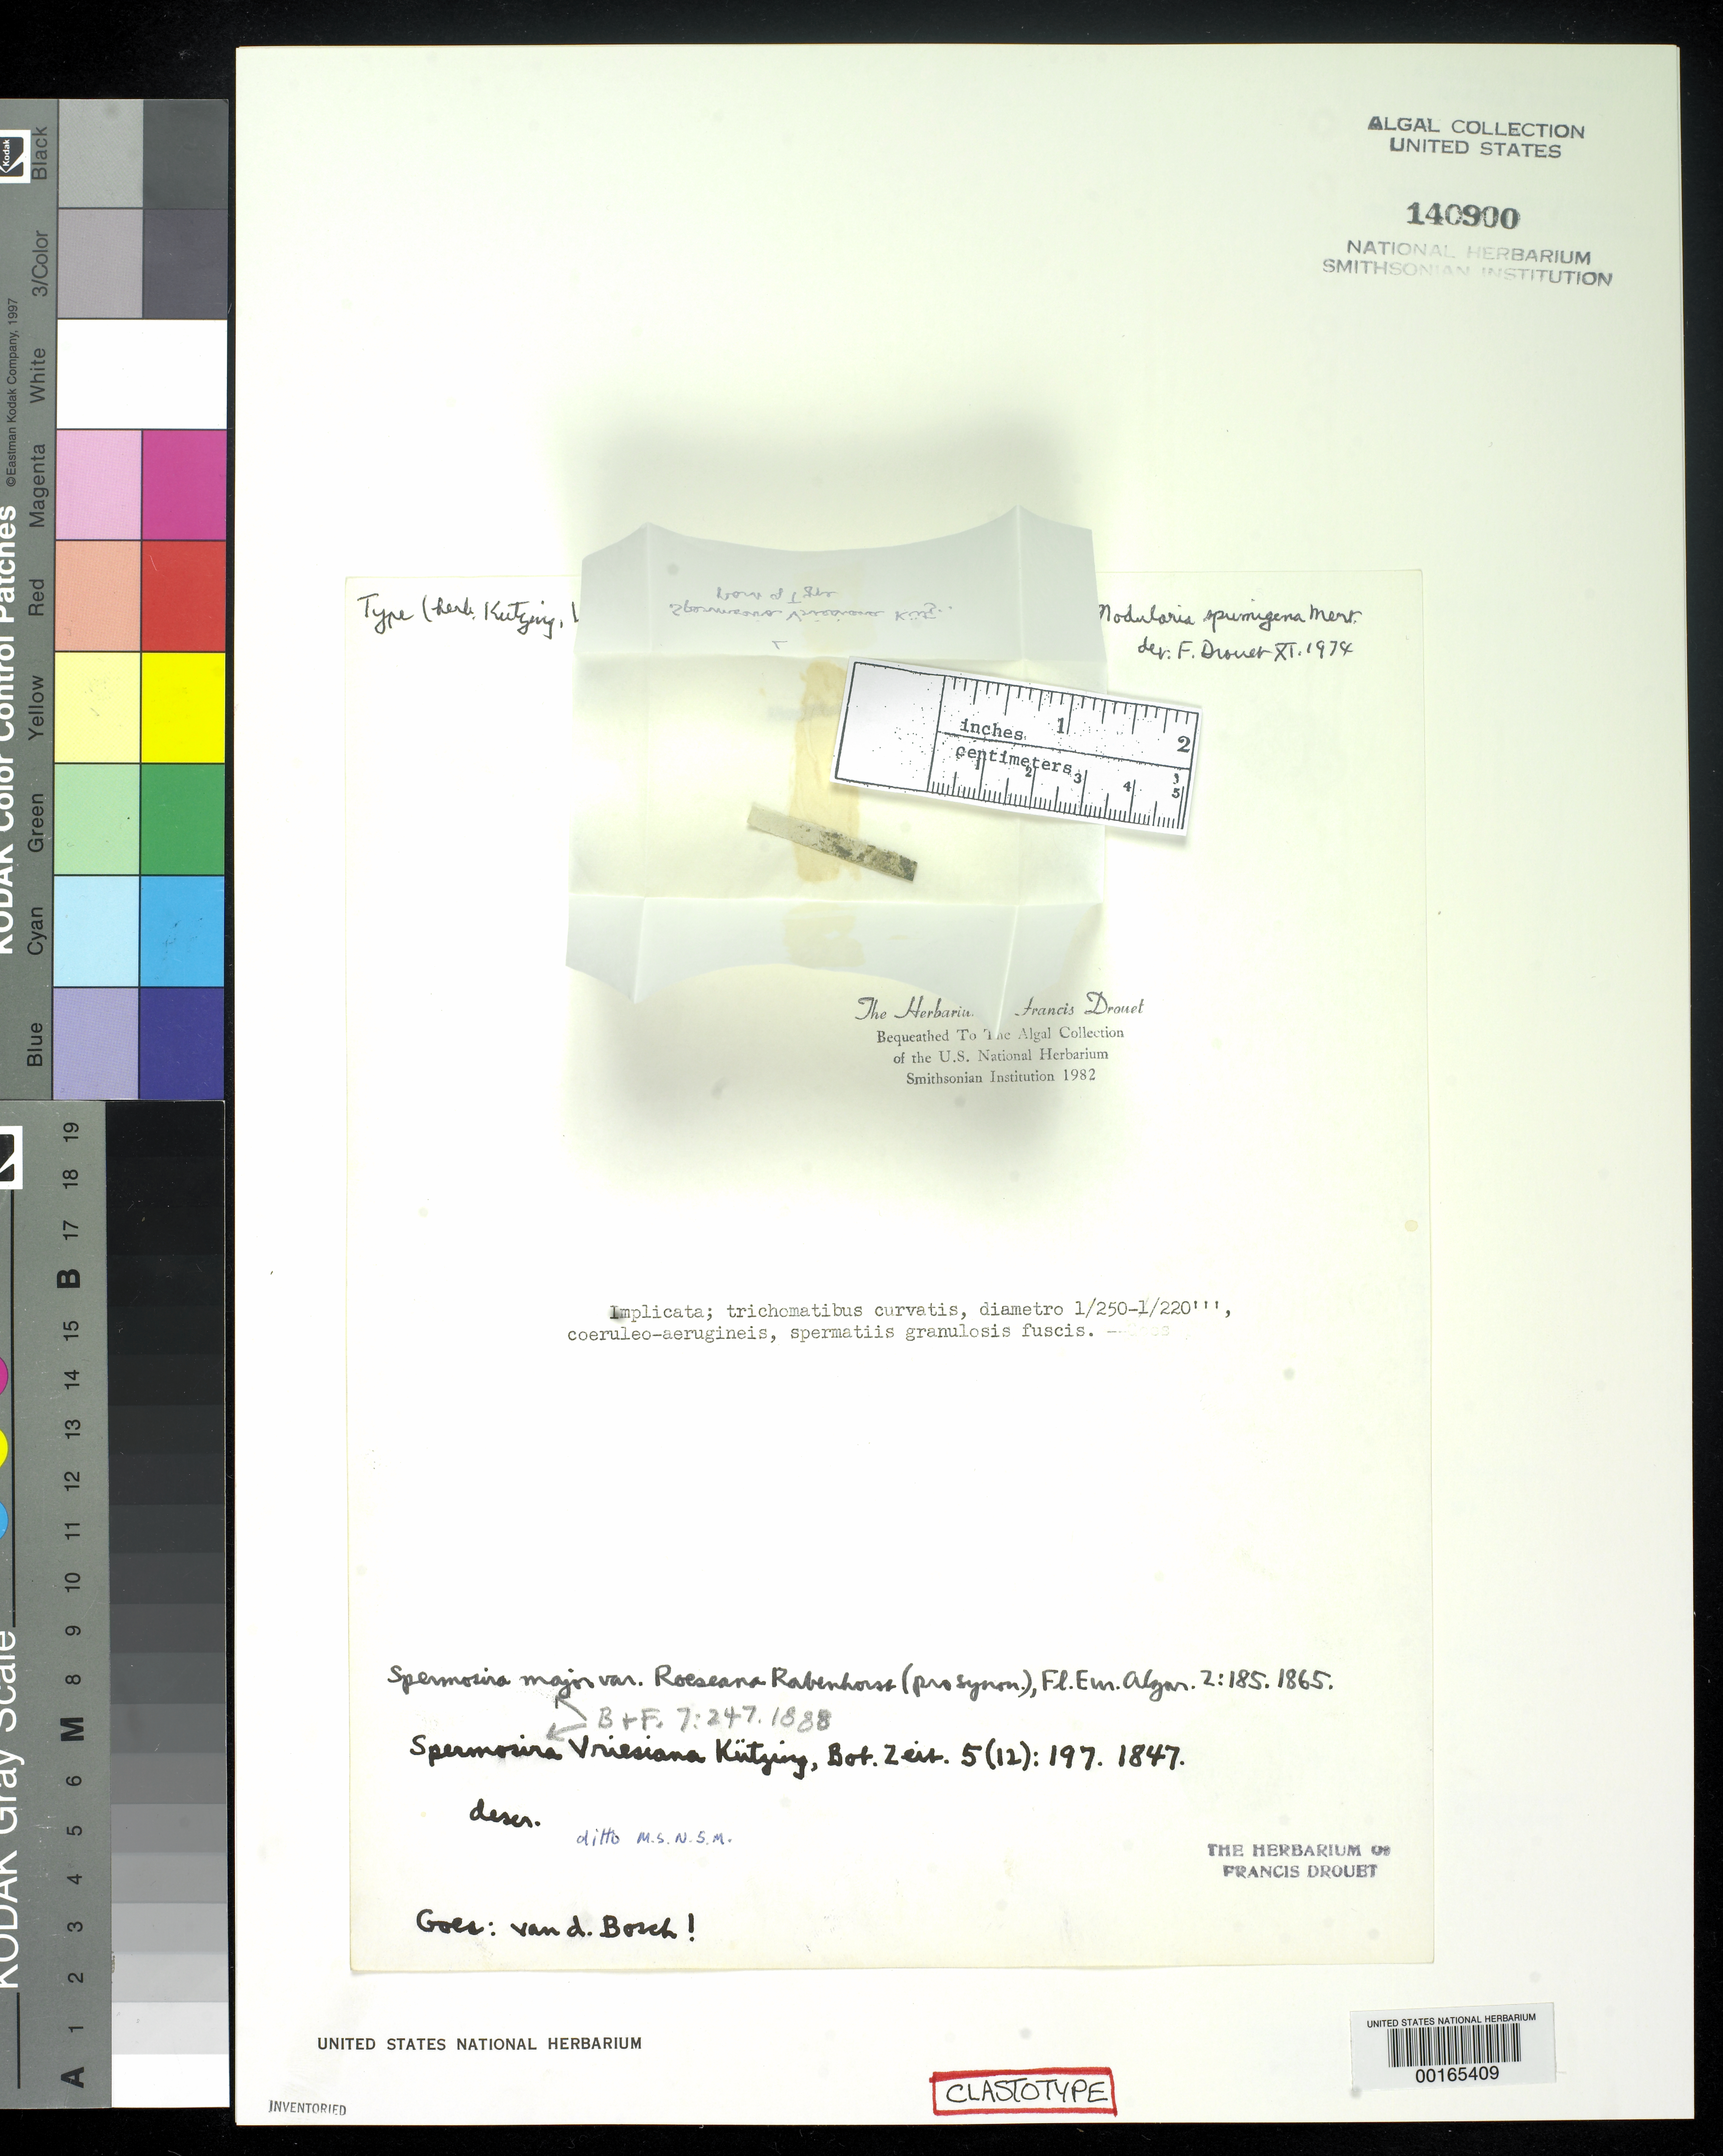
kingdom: Bacteria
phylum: Cyanobacteria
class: Cyanobacteriia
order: Cyanobacteriales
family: Scytonemataceae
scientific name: Spermoseira vriesiana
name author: Kütz.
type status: Clastotype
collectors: R. B. van den Bosch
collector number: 205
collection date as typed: Oct 1844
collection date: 1844-10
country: Netherlands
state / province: Zeeland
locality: Goes Harbor.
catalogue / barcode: US 140900